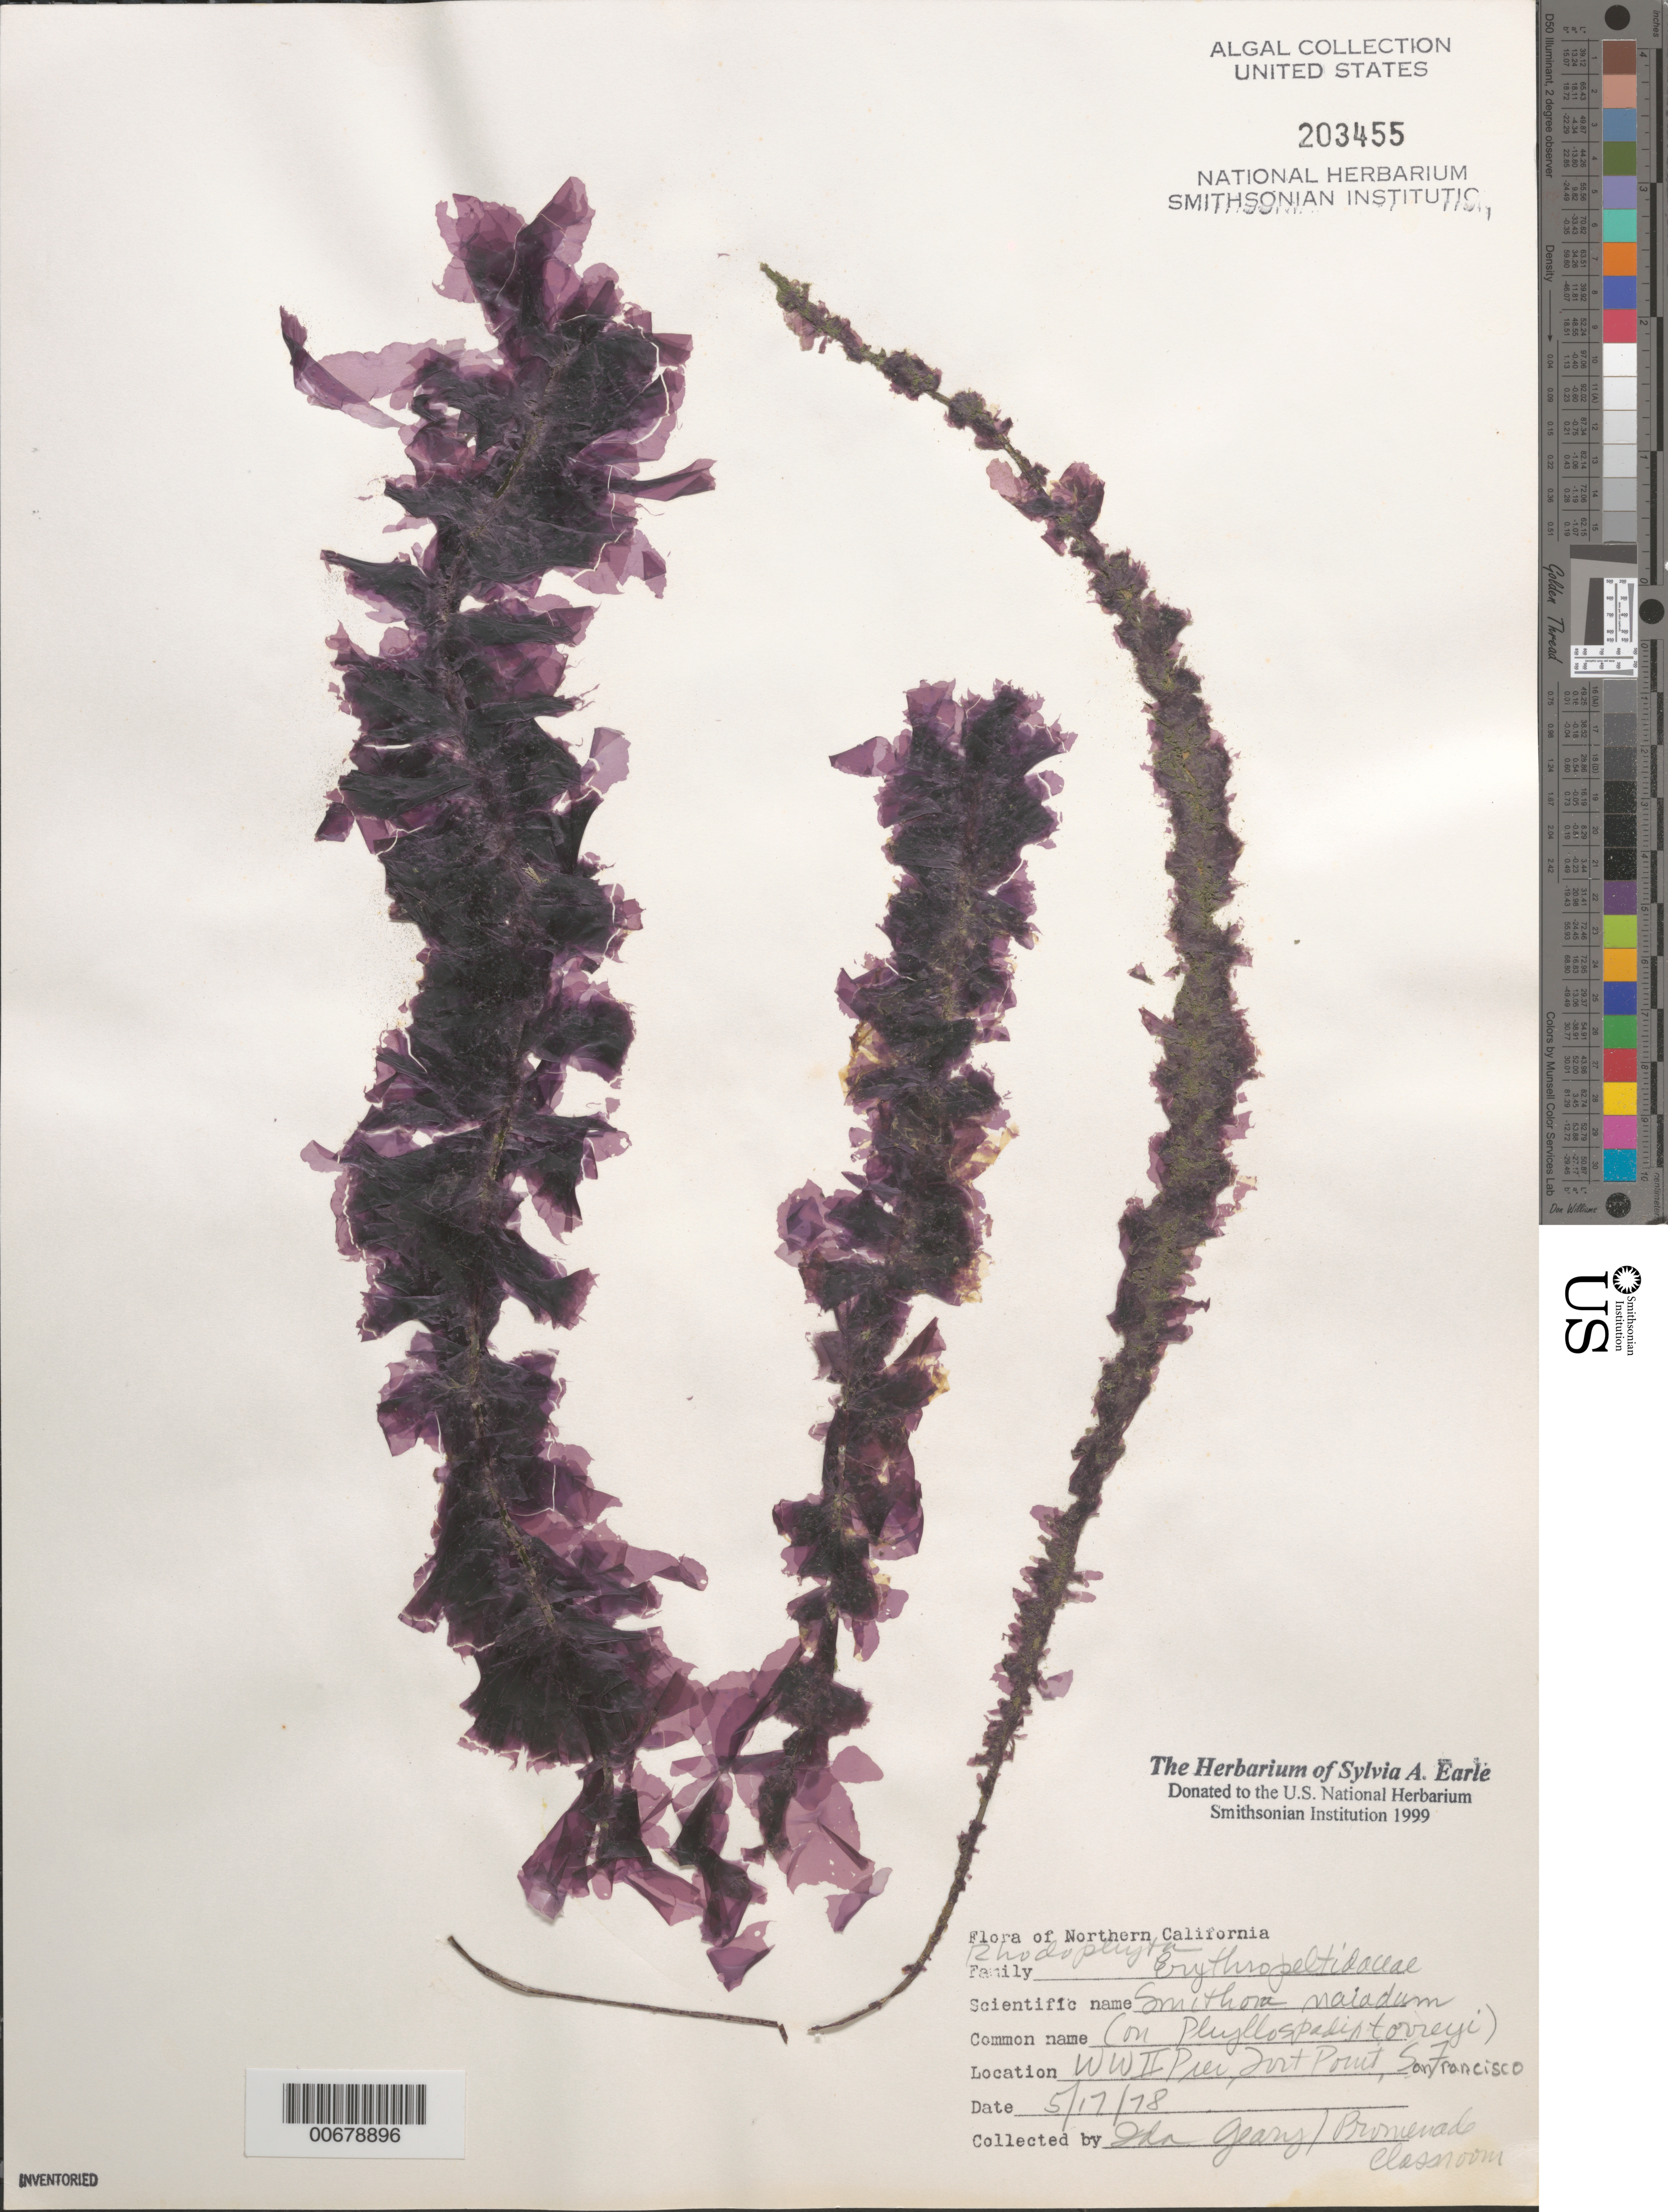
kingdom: Plantae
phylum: Rhodophyta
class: Compsopogonophyceae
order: Erythropeltidales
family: Erythrotrichiaceae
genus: Smithora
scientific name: Smithora naiadum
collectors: I. Geary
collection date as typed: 17 May 1978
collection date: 1978-05-17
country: United States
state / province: California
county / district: San Francisco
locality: San Francisco, Fort Point, World War II Pier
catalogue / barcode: US 203455